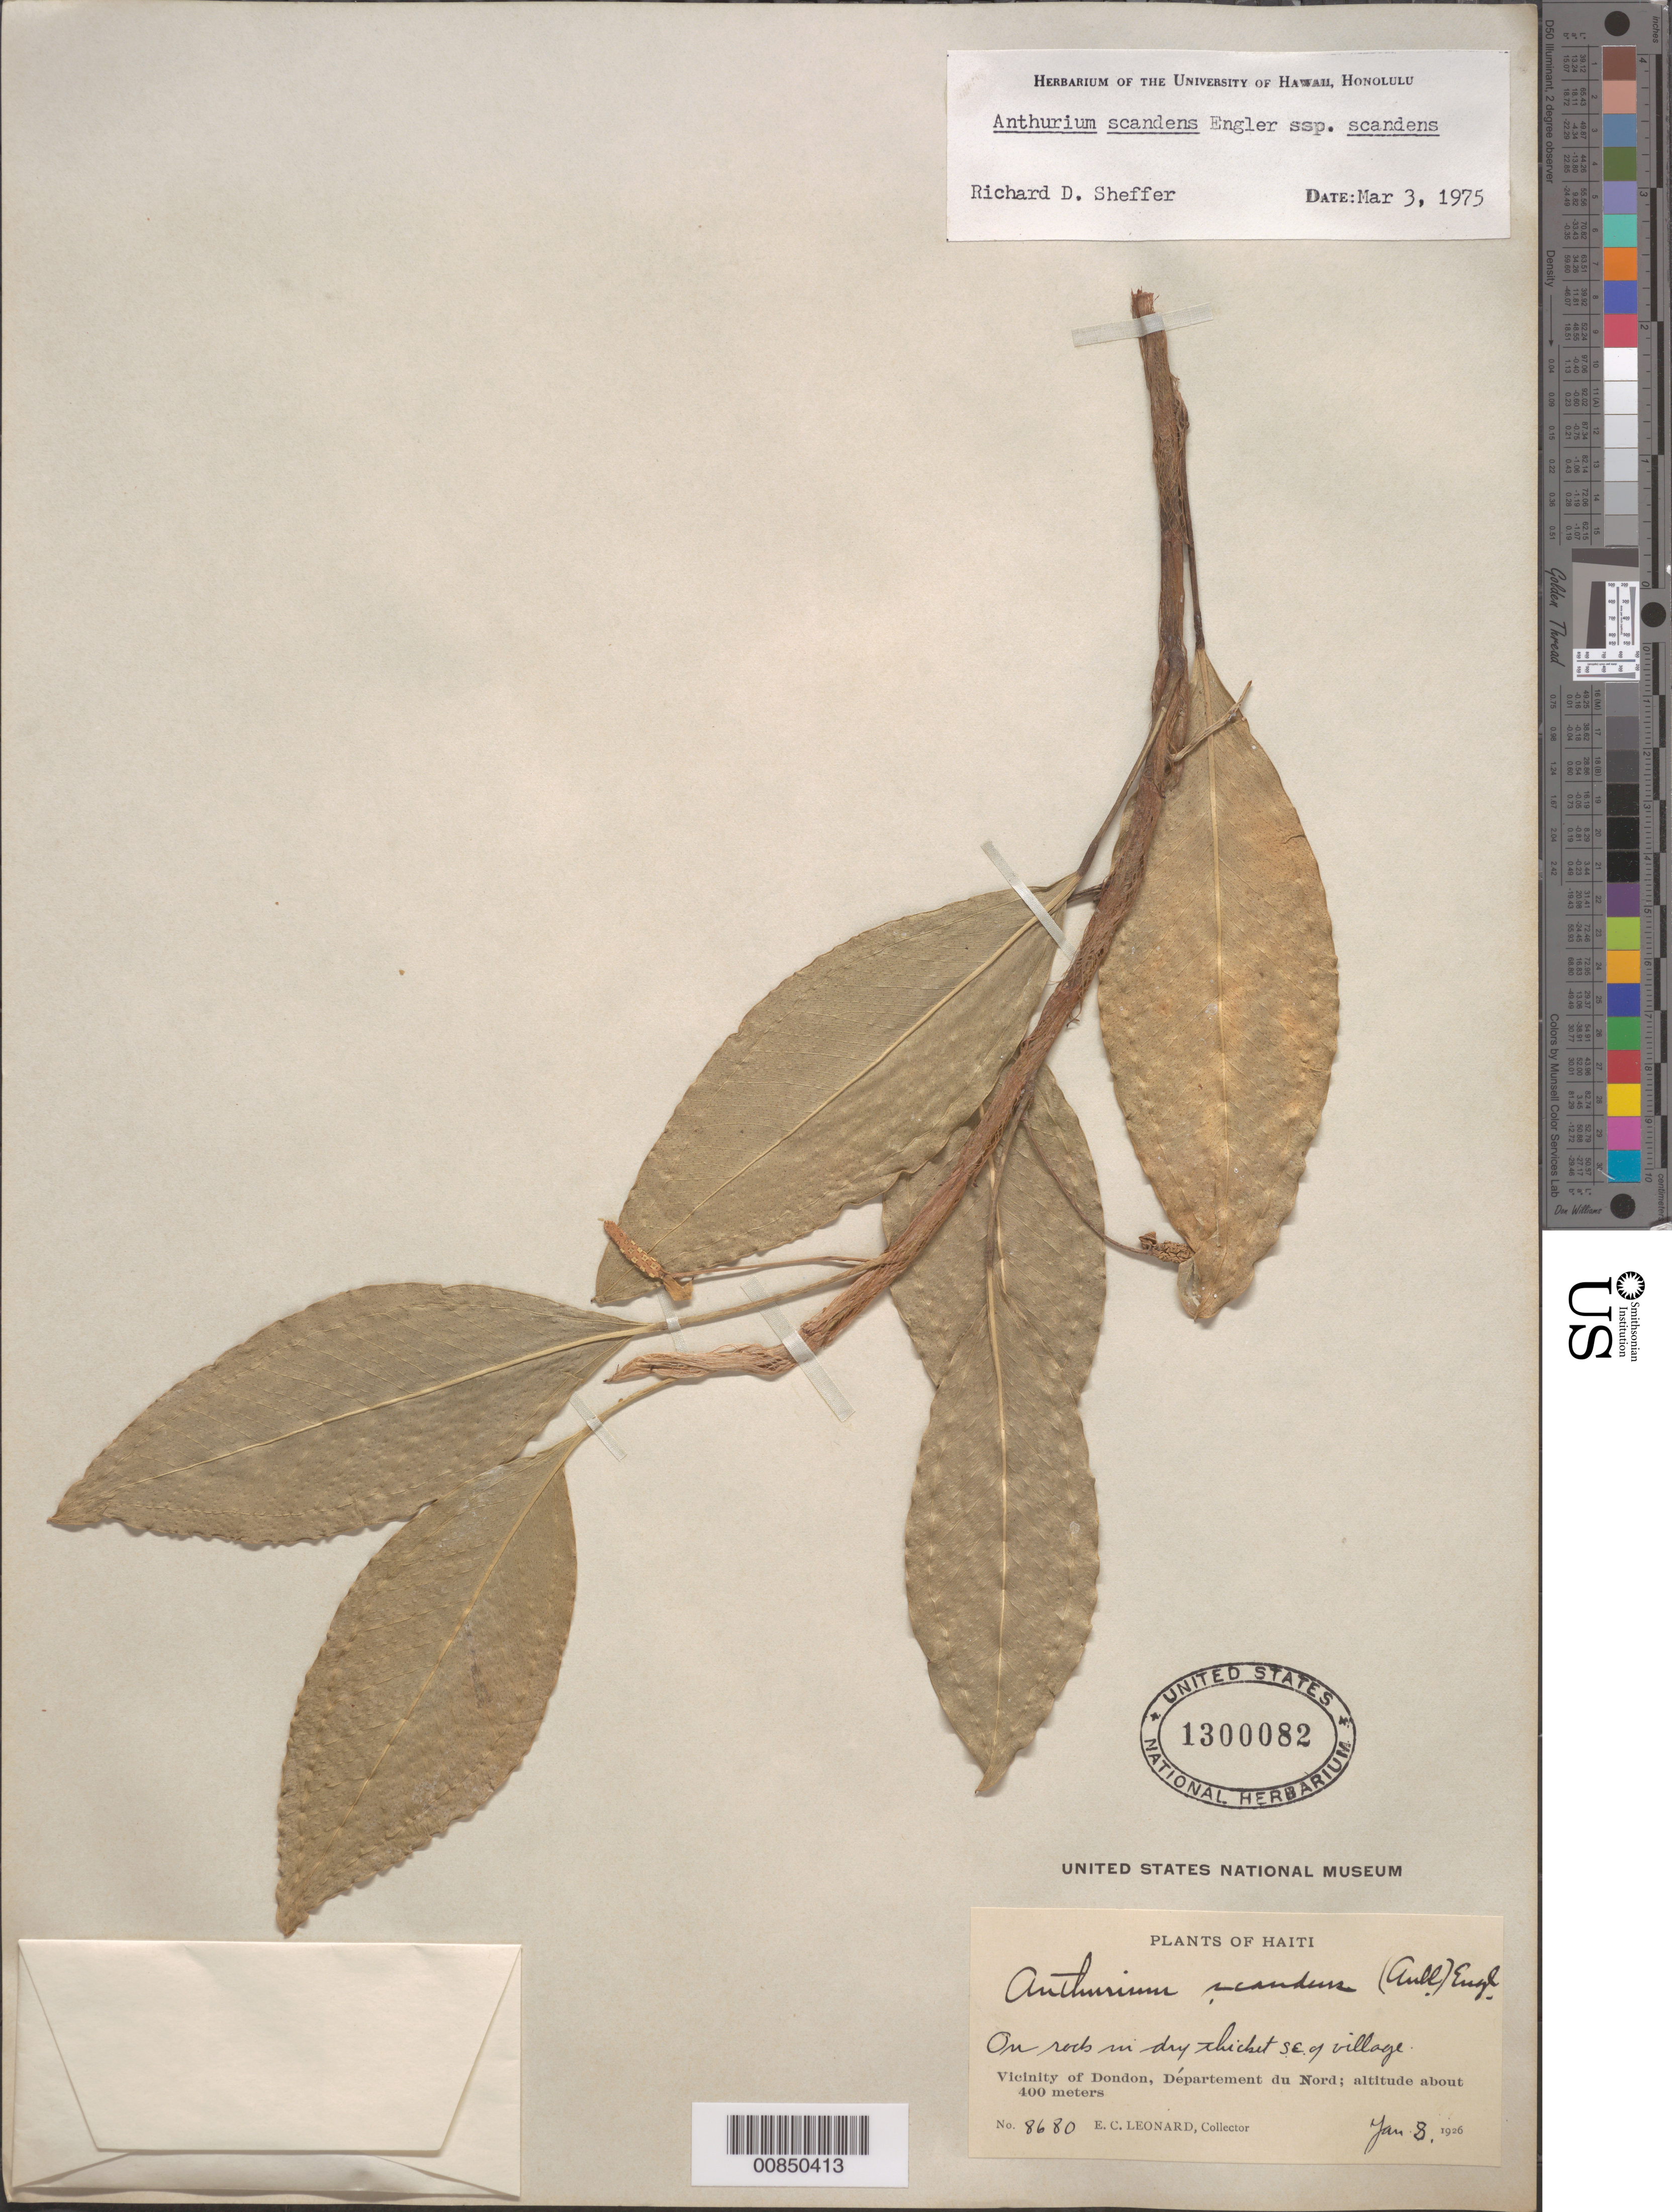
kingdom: Plantae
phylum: Tracheophyta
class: Liliopsida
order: Alismatales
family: Araceae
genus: Anthurium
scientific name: Anthurium scandens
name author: (Aubl.) Engl.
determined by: Sheffer, R. D.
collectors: E. C. Leonard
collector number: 8680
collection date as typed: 08 Jan 1926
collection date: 1926-01-08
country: Haiti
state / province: Nord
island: Hispaniola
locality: Vicinity of Dondon, SE of village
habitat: On rocks in dry thicket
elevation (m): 400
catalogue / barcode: US 1300082